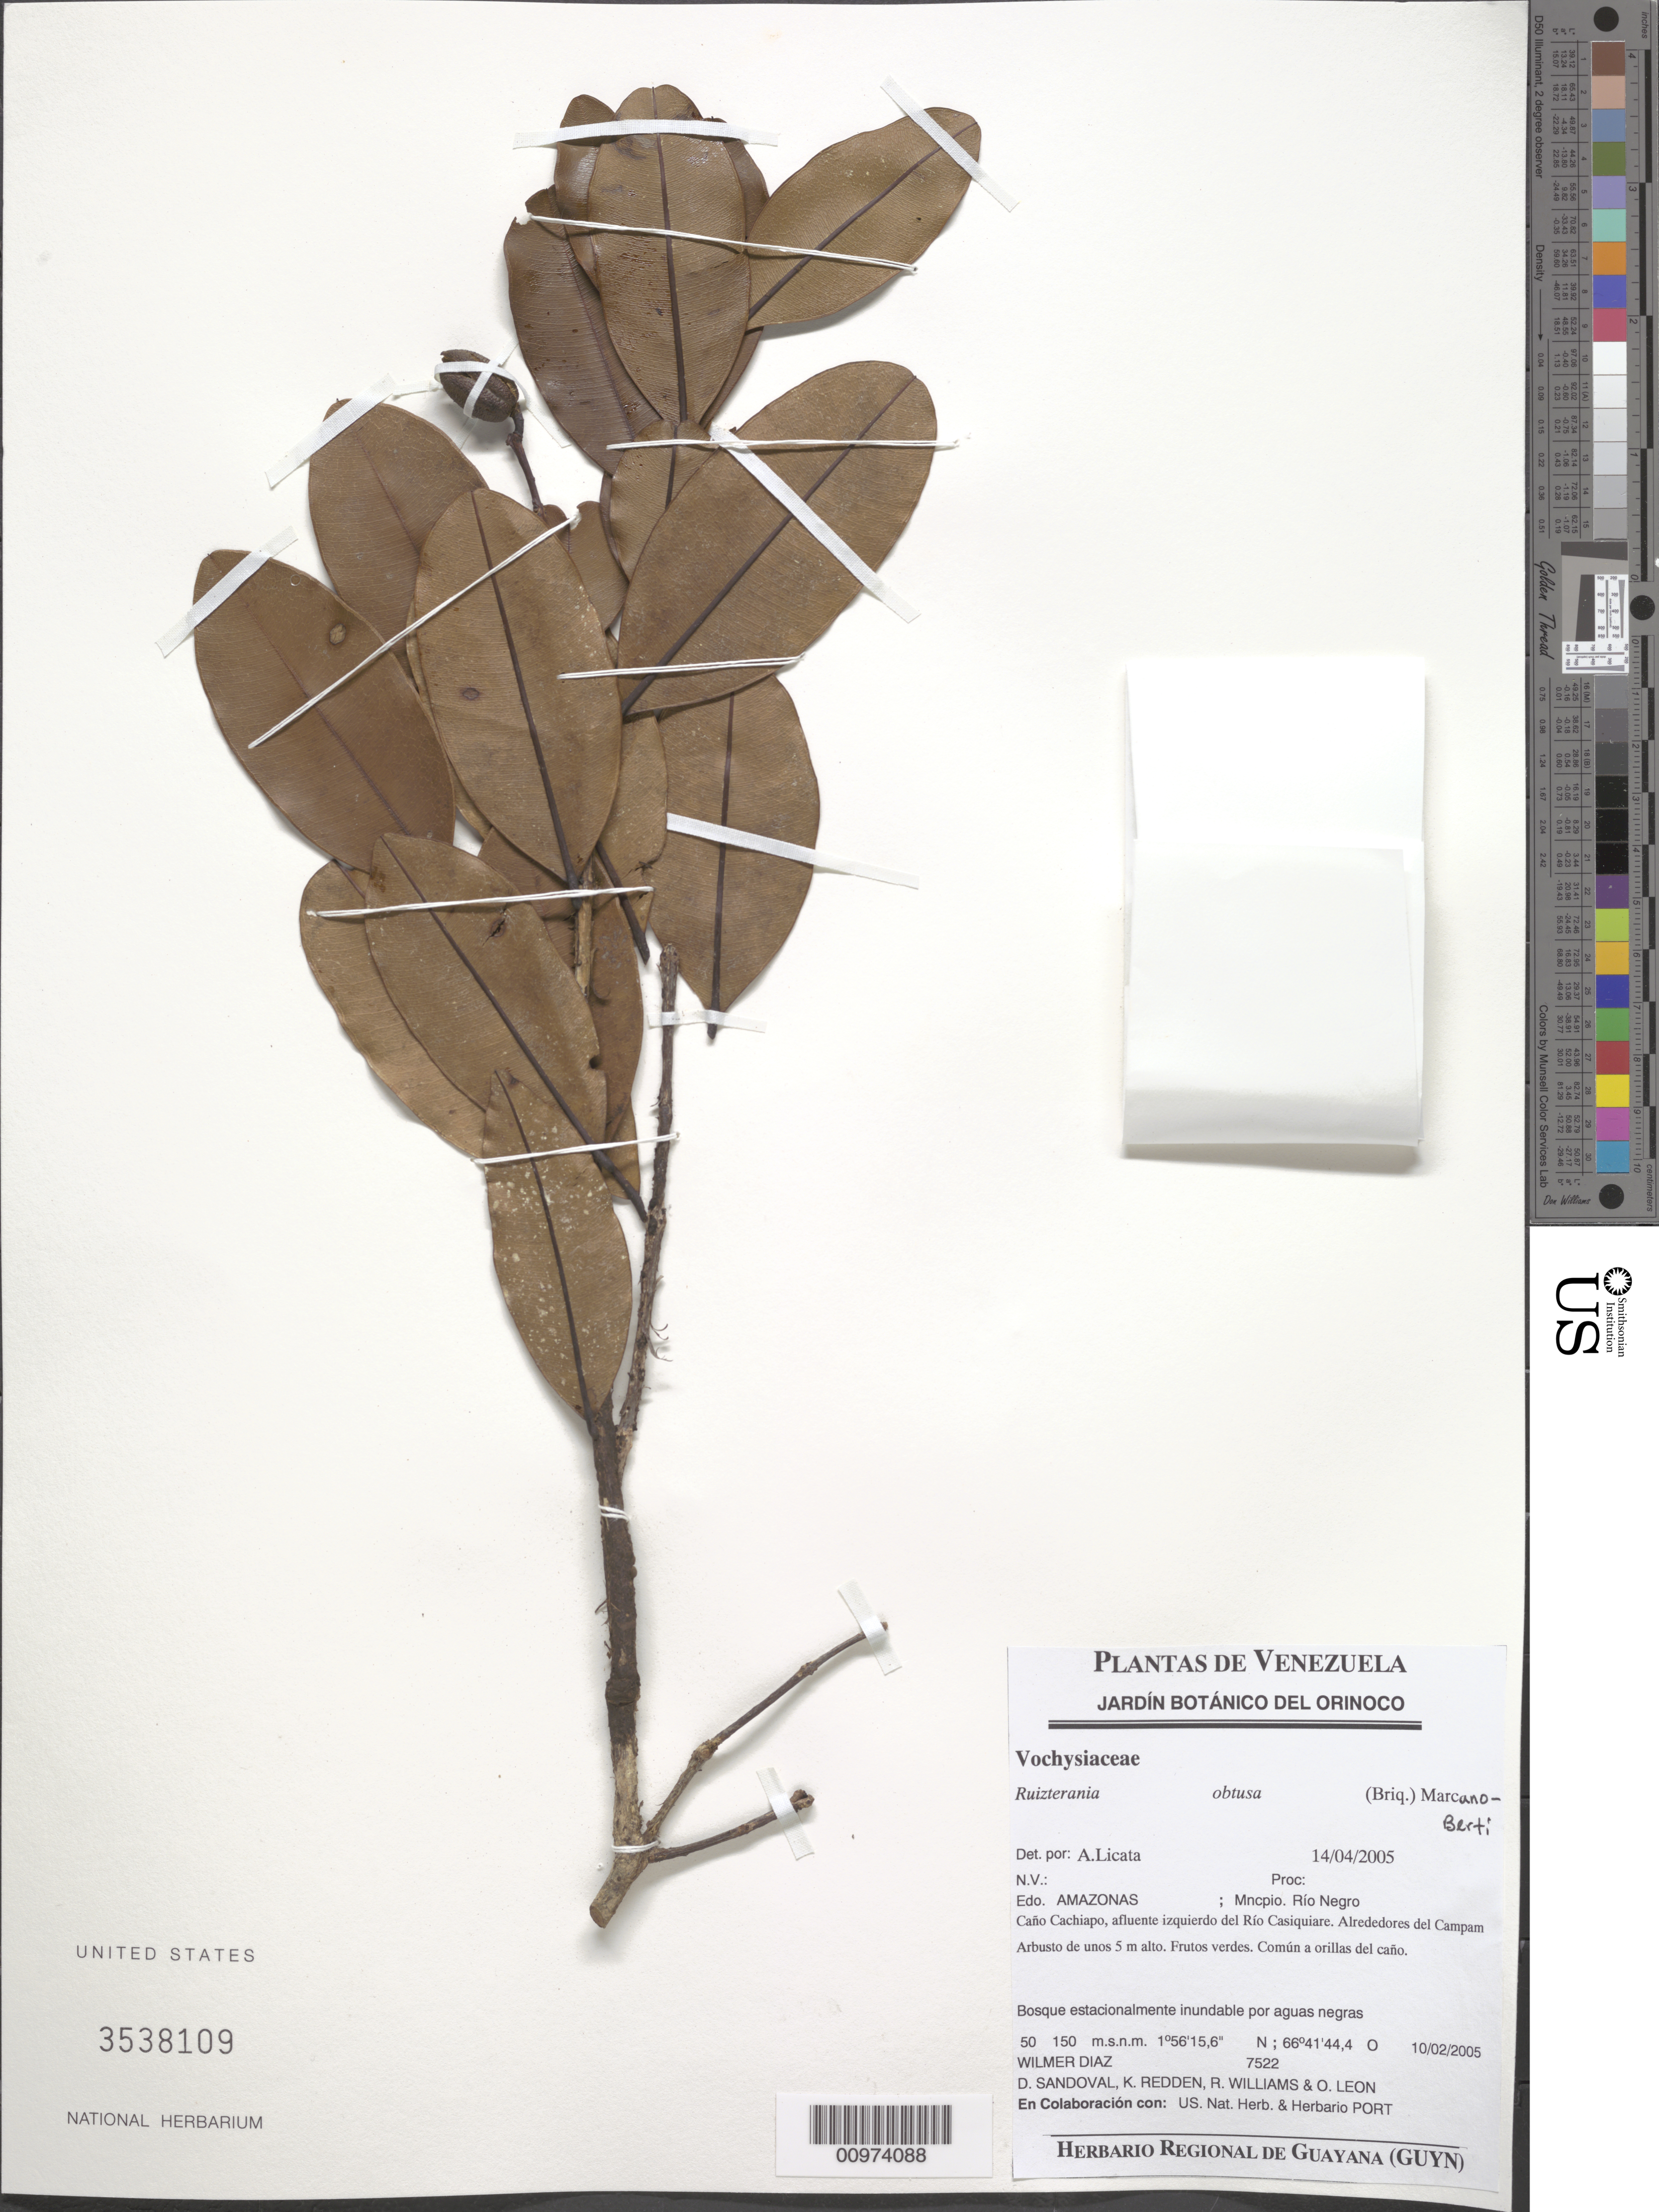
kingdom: Plantae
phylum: Tracheophyta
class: Magnoliopsida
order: Myrtales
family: Vochysiaceae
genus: Ruizterania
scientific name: Ruizterania obtusata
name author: (Briq.) Marc.-Berti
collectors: W. Díaz P., D. Sandoval, K. M. Redden, R. Williams & O. León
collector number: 7522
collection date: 2005-02-10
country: Venezuela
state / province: Amazonas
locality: Mncpio. Río Negro. Caño Cachiapo, afluente izquierdo del Río Casiquiare. Alrededores del Campam.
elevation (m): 50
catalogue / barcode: US 3538109